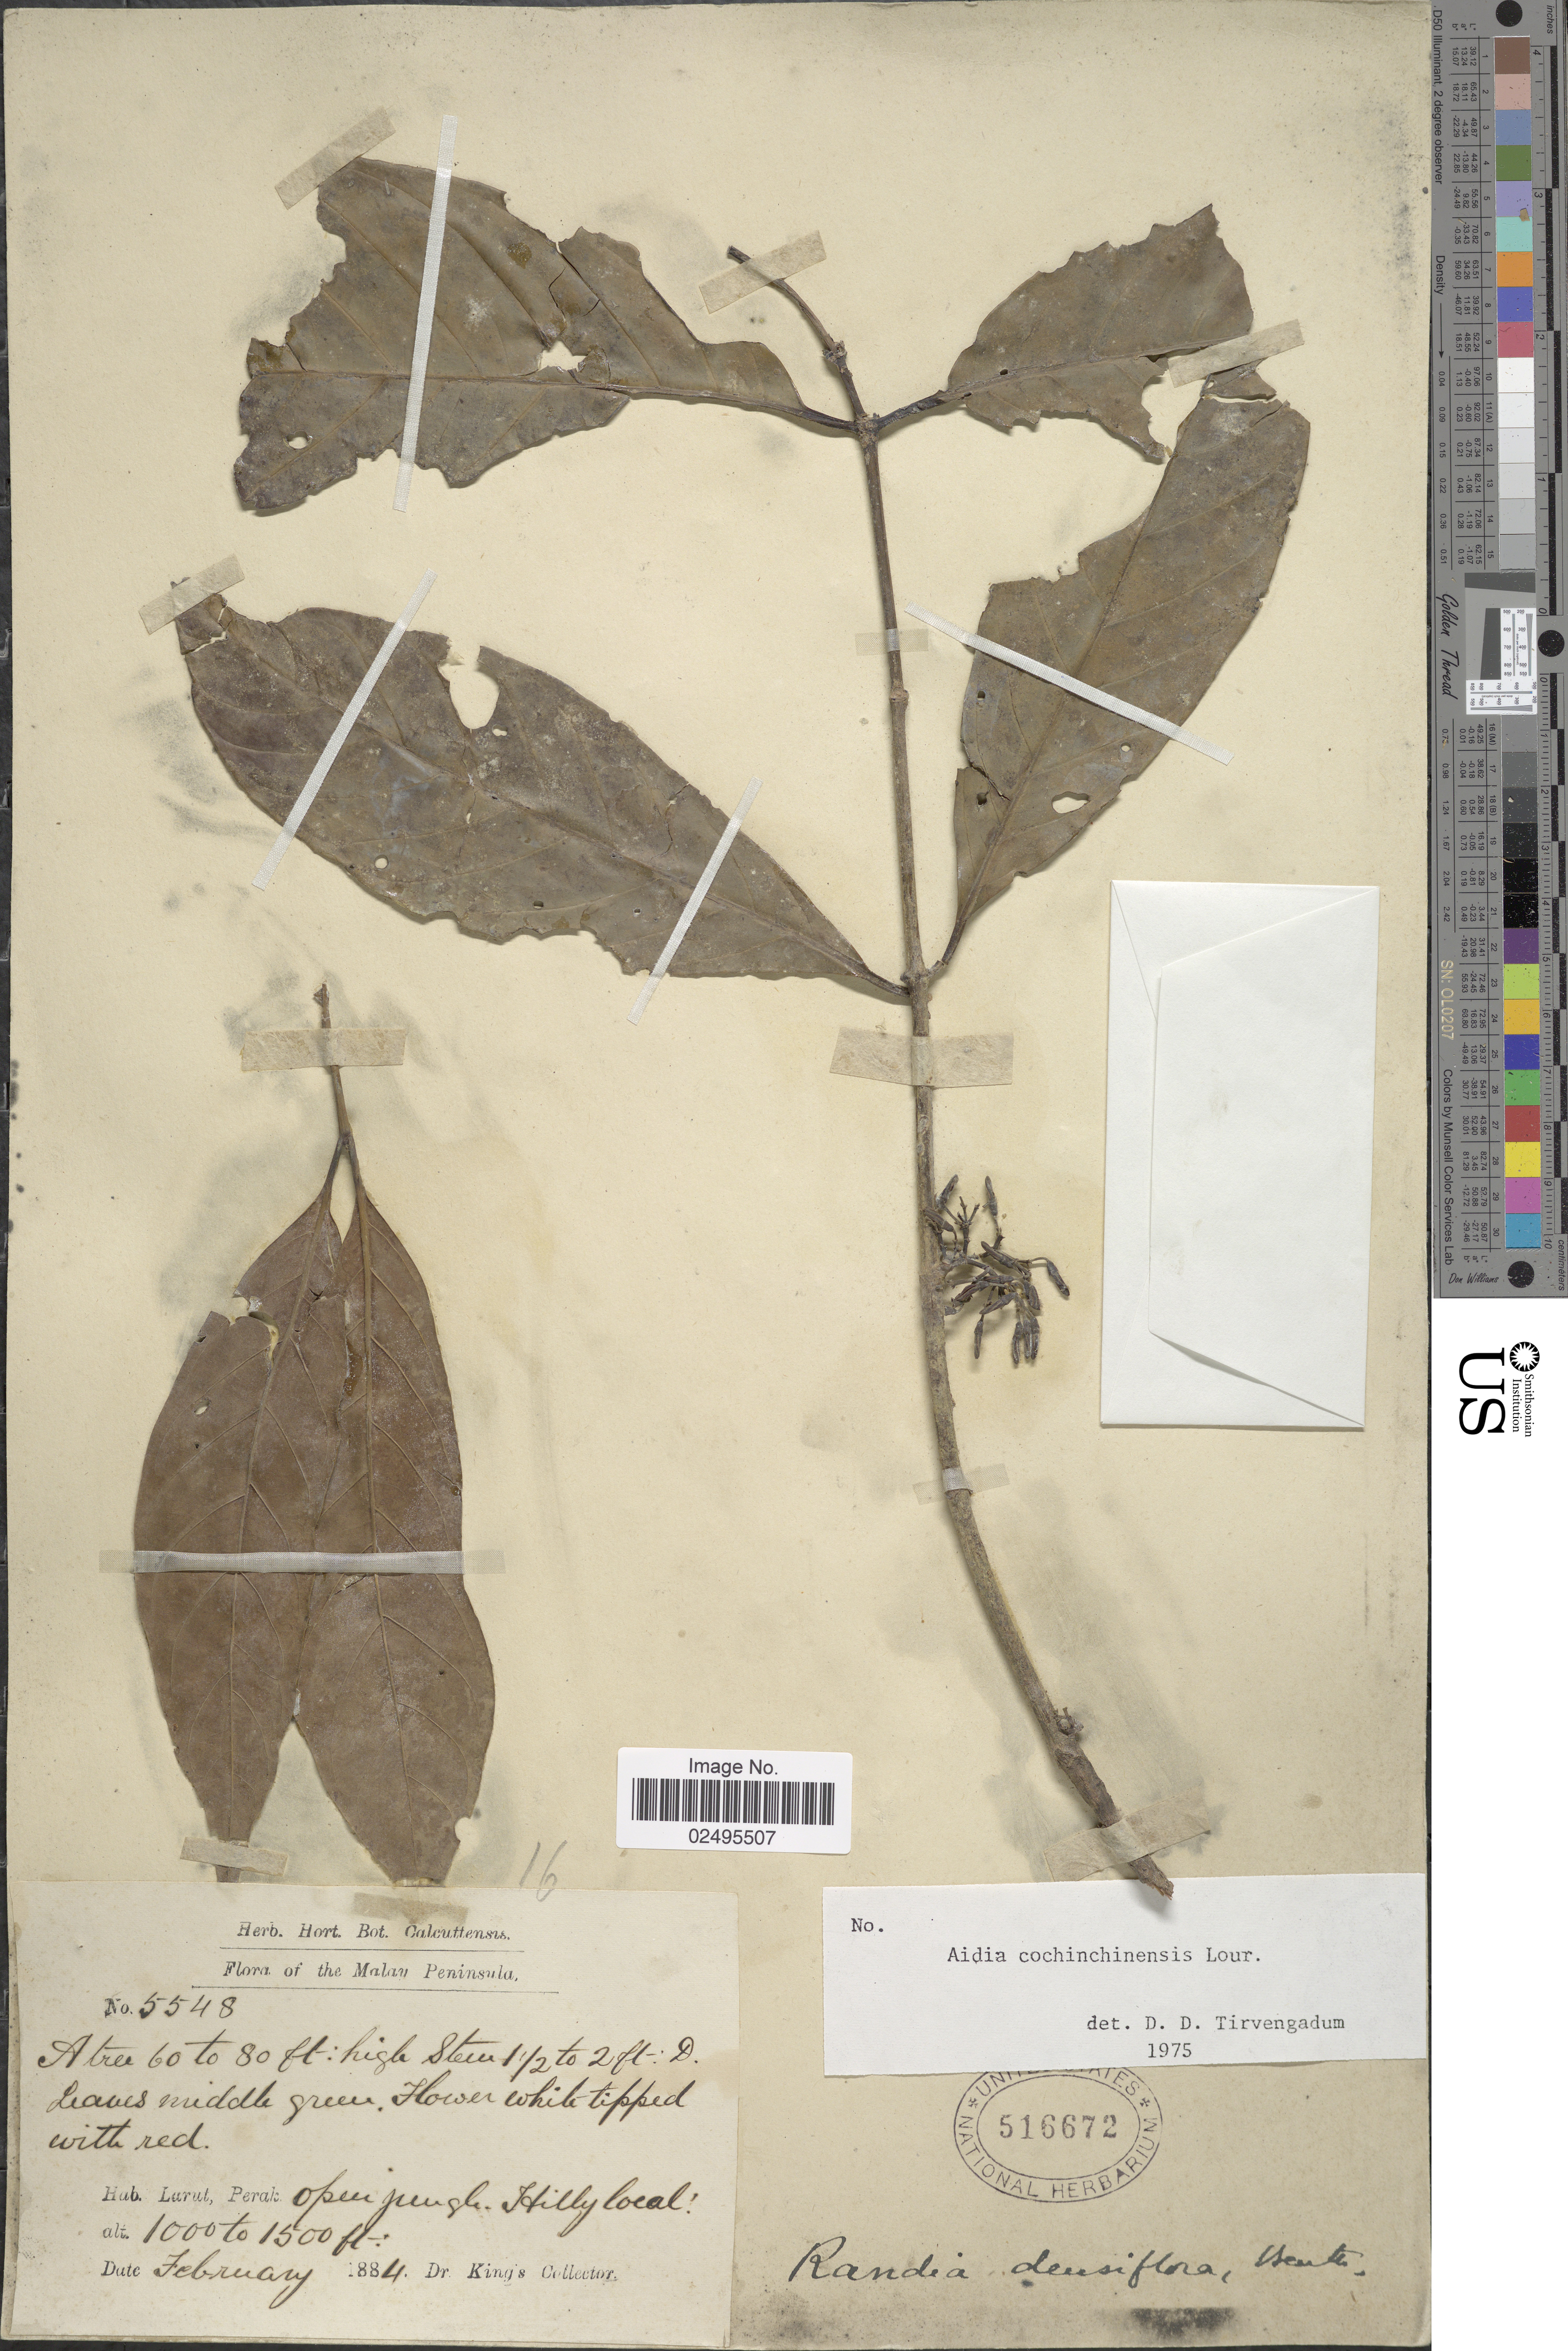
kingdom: Plantae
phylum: Tracheophyta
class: Magnoliopsida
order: Gentianales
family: Rubiaceae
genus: Aidia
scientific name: Aidia densiflora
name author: (Wall.) Masam.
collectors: Dr. King's collector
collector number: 5548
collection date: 1884-02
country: Malaysia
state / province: Perak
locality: Larat, open jungle, Malay Peninsula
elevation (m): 305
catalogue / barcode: US 516672